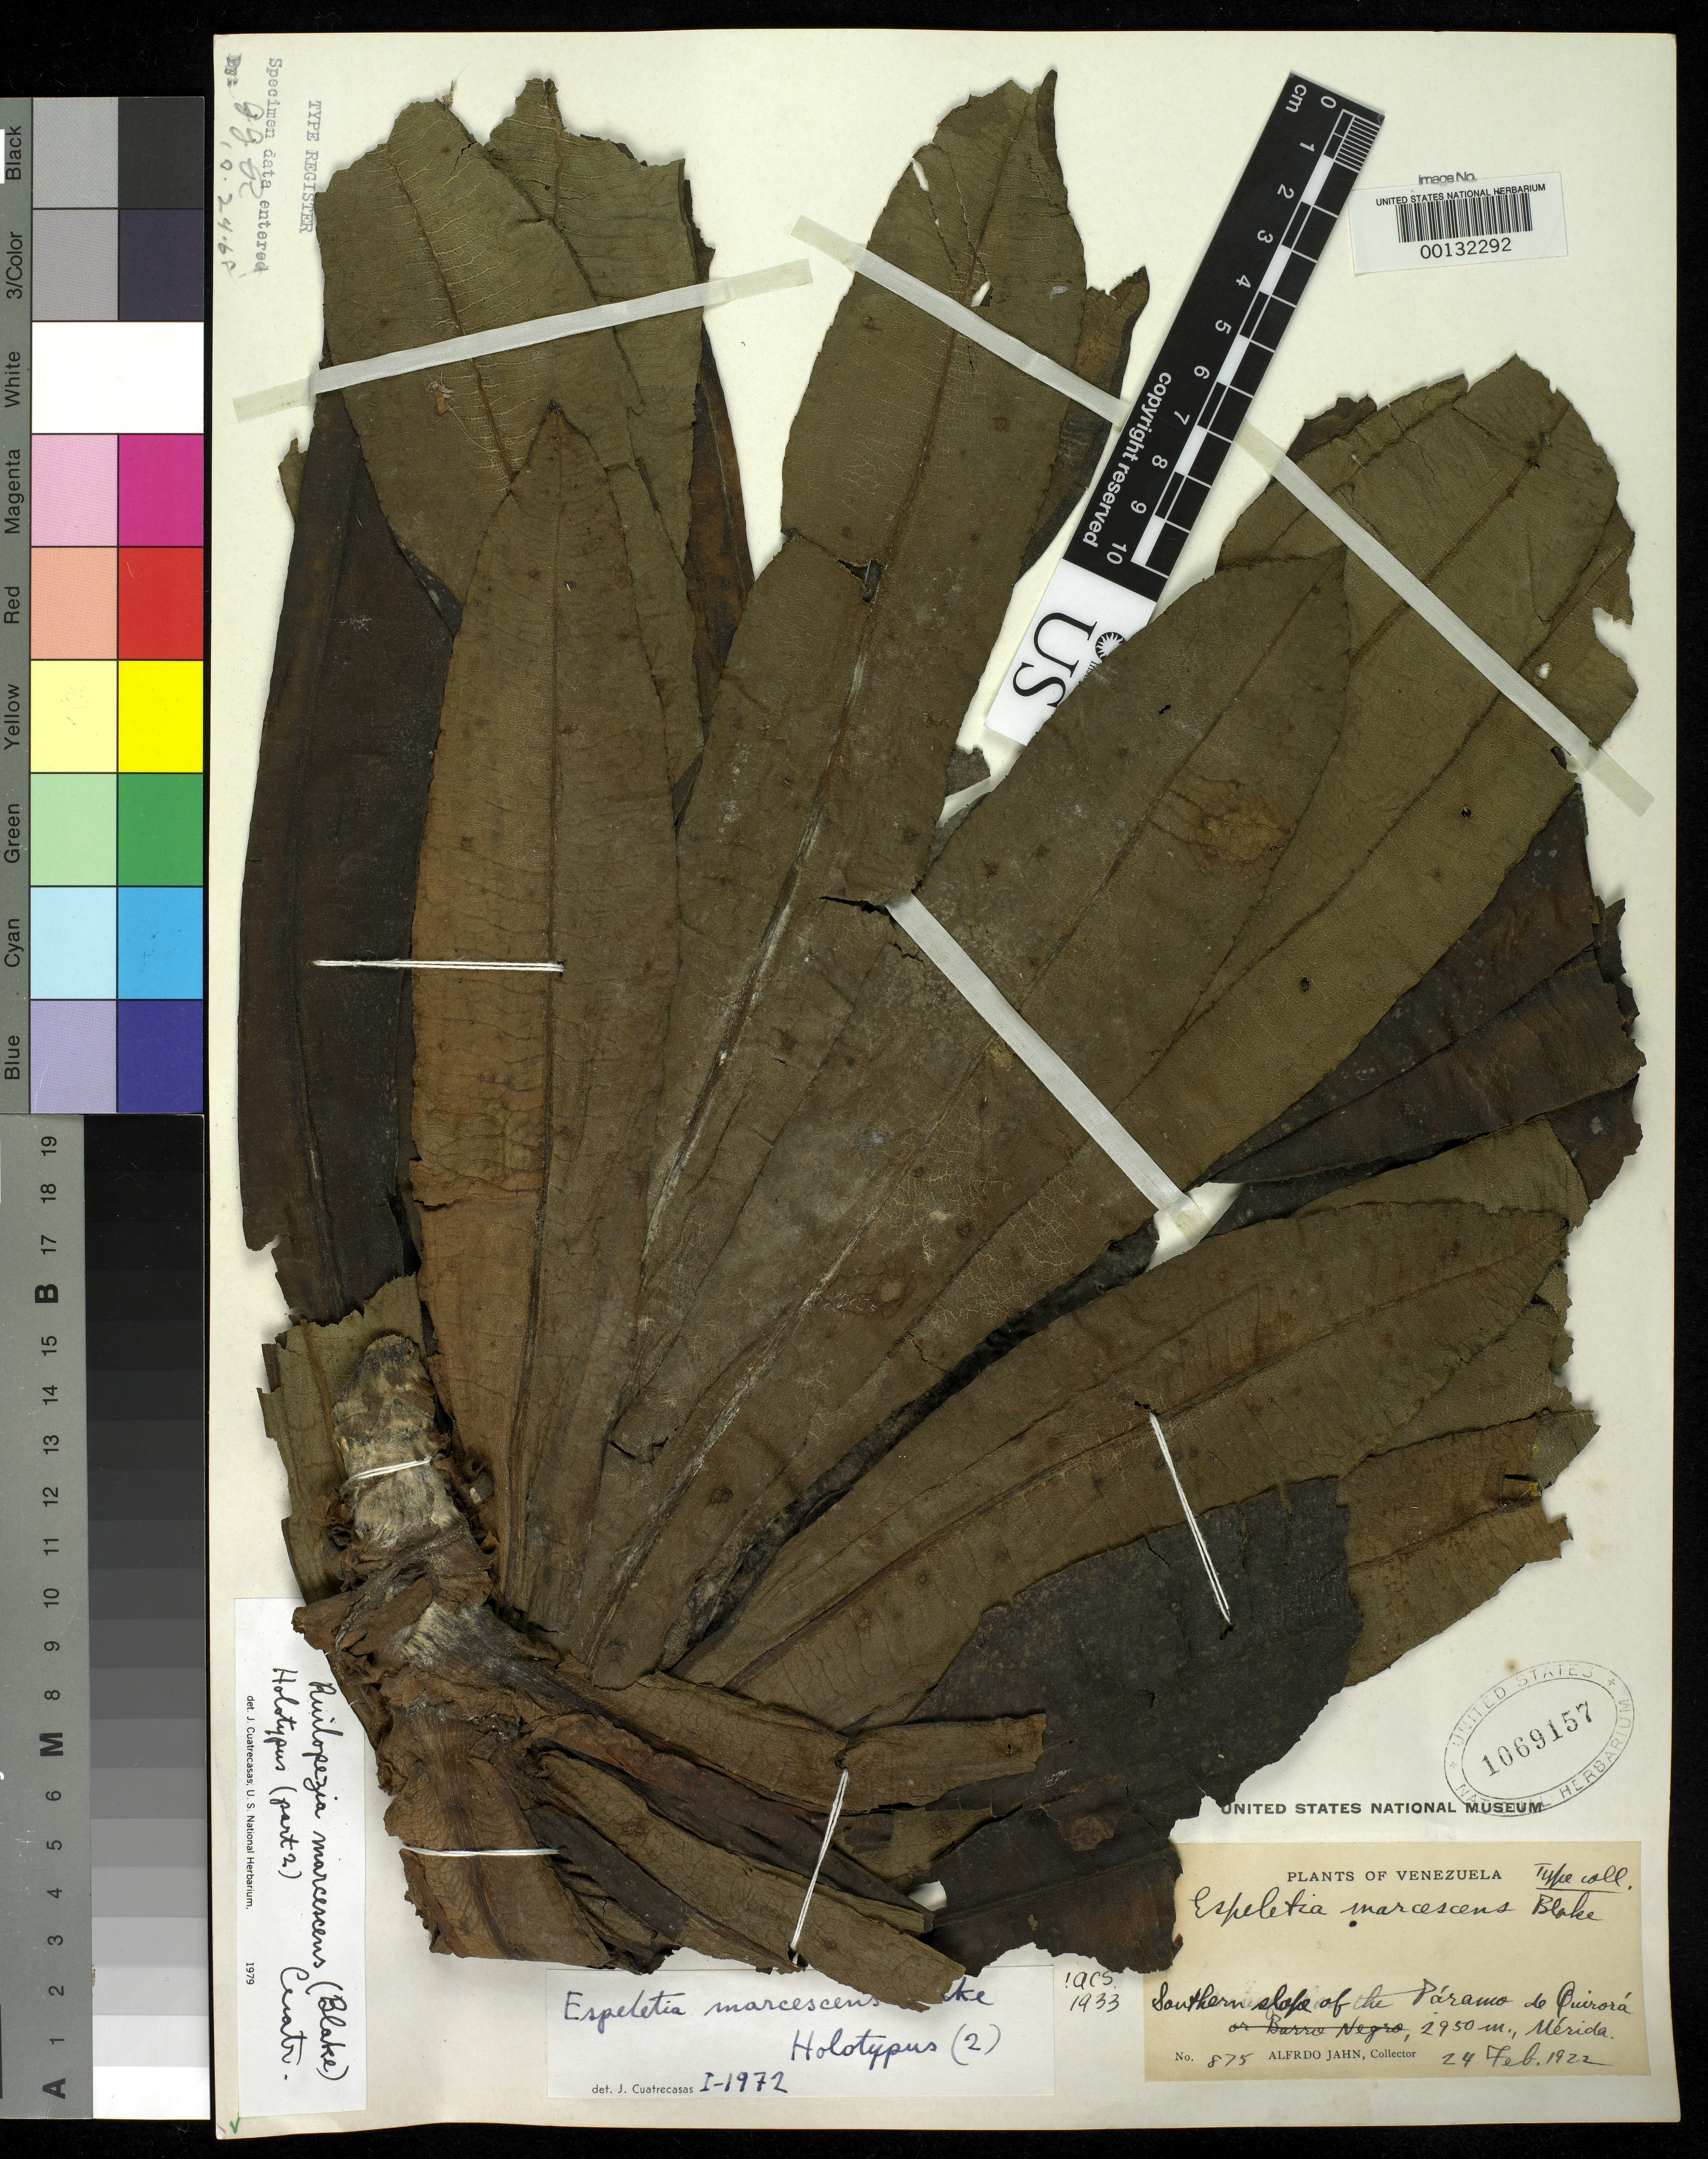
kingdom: Plantae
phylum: Tracheophyta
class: Magnoliopsida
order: Asterales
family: Asteraceae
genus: Espeletia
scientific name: Espeletia marcescens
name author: S.F. Blake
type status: Holotype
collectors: A. Jahn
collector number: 875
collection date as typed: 24 Feb 1922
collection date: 1922-02-24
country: Venezuela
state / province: Mérida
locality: Southern side of Parama [Paramo?] de Quirora.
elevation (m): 2950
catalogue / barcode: US 1069157